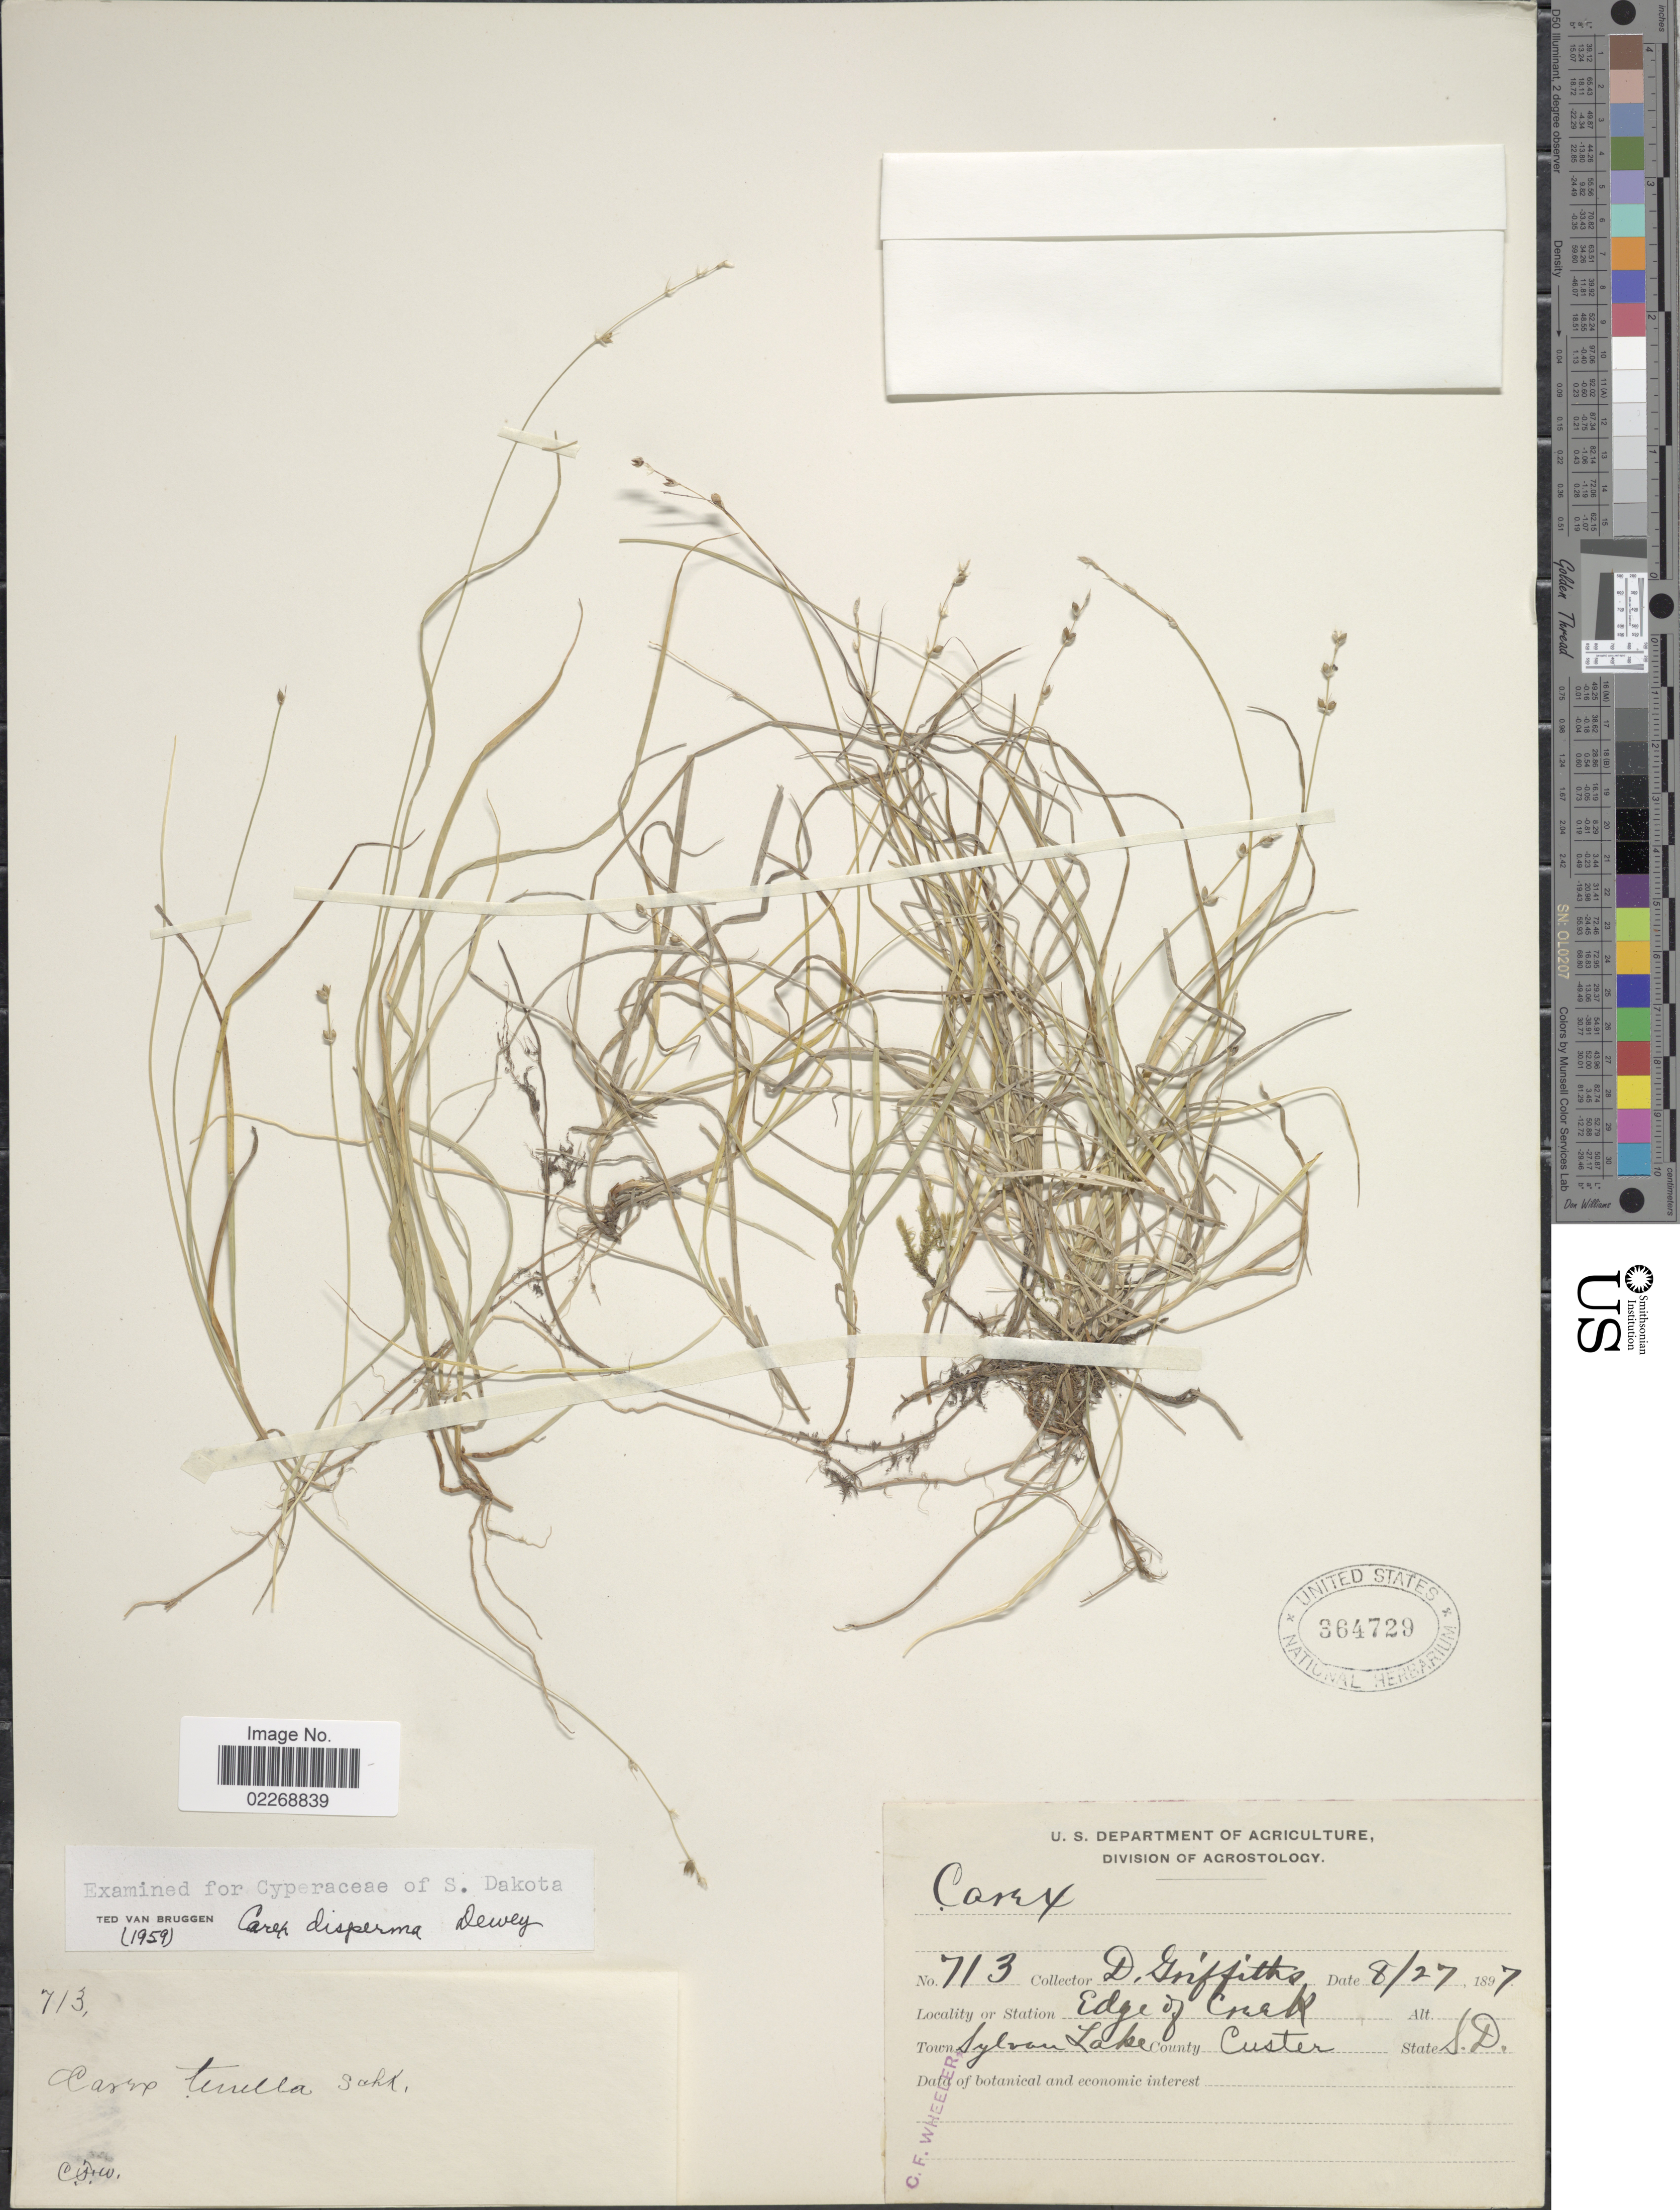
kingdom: Plantae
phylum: Tracheophyta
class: Liliopsida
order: Poales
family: Cyperaceae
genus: Carex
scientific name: Carex disperma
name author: Dewey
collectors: D. Griffiths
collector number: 713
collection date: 1897-08-27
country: United States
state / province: South Dakota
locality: Edge of Creek. Town Sylvan Lake. County Custer.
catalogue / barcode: US 364729